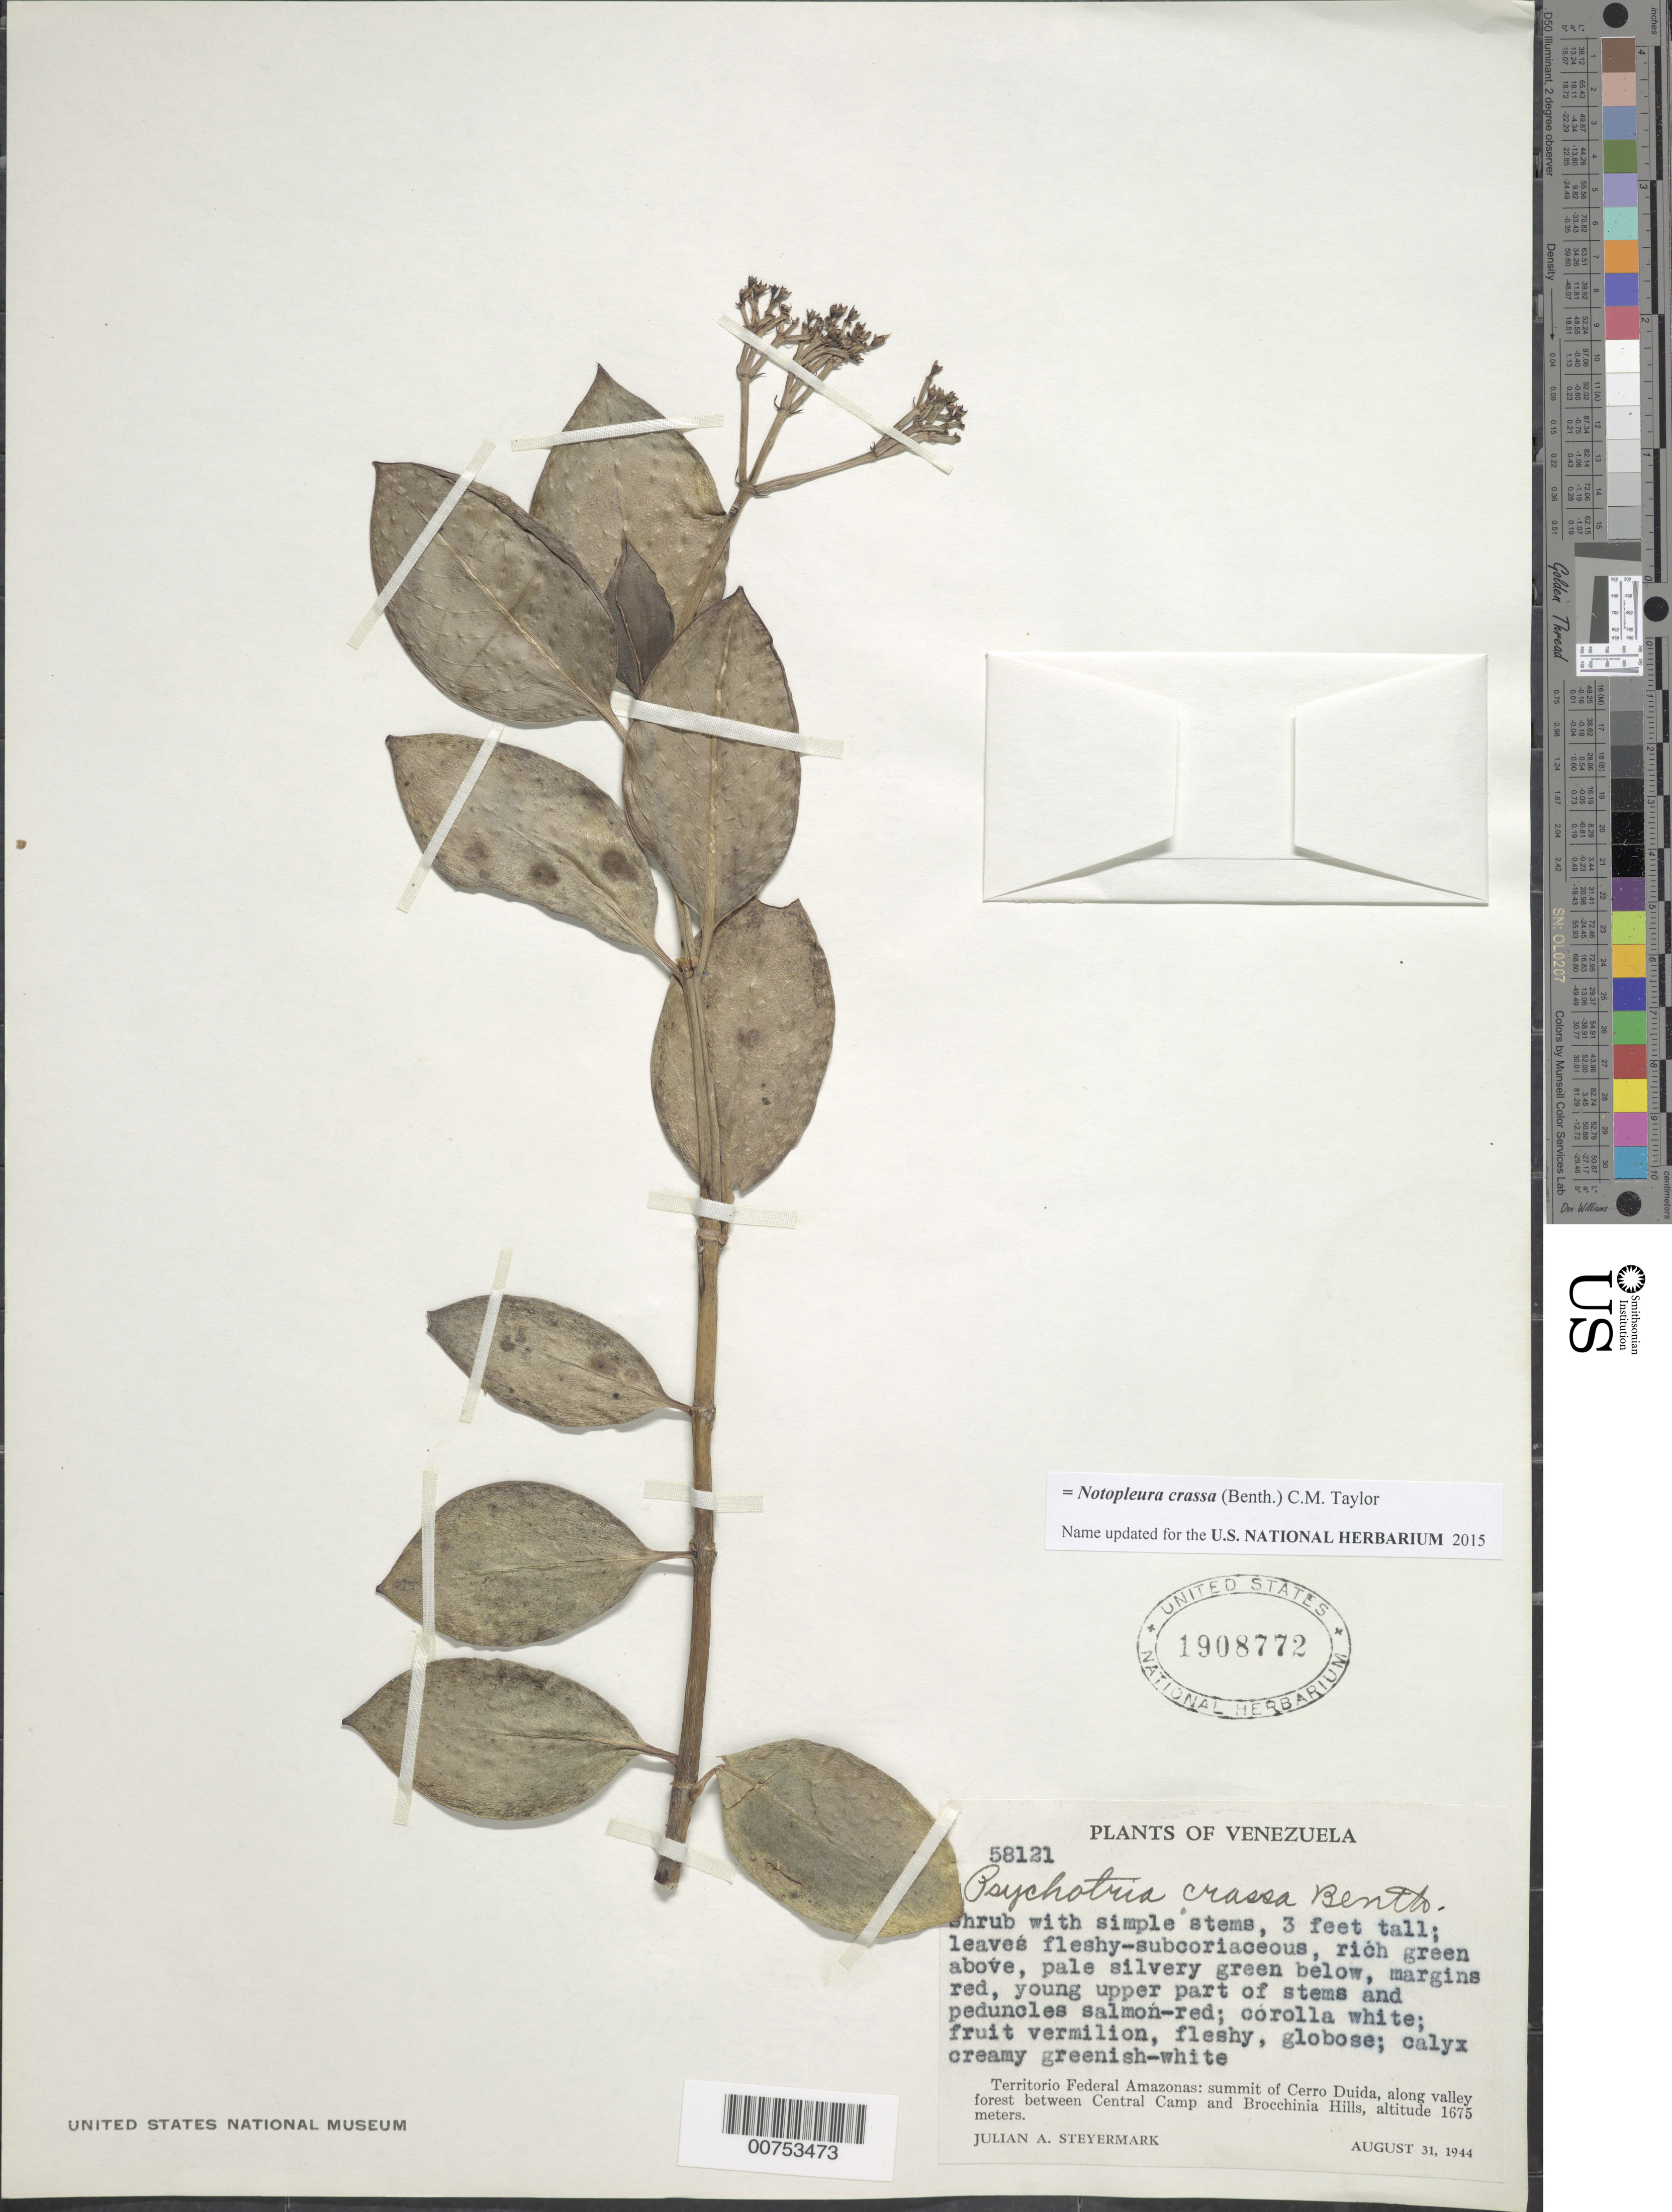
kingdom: Plantae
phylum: Tracheophyta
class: Magnoliopsida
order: Gentianales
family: Rubiaceae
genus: Psychotria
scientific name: Psychotria crassa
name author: Benth.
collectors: J. Steyermark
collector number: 58121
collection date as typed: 31-Aug-44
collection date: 1944-08-31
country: Venezuela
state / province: Amazonas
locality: Cerro Duida, summit; between Central Camp and Brocchinia Hills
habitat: Valley forest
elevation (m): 1675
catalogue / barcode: US 1908772